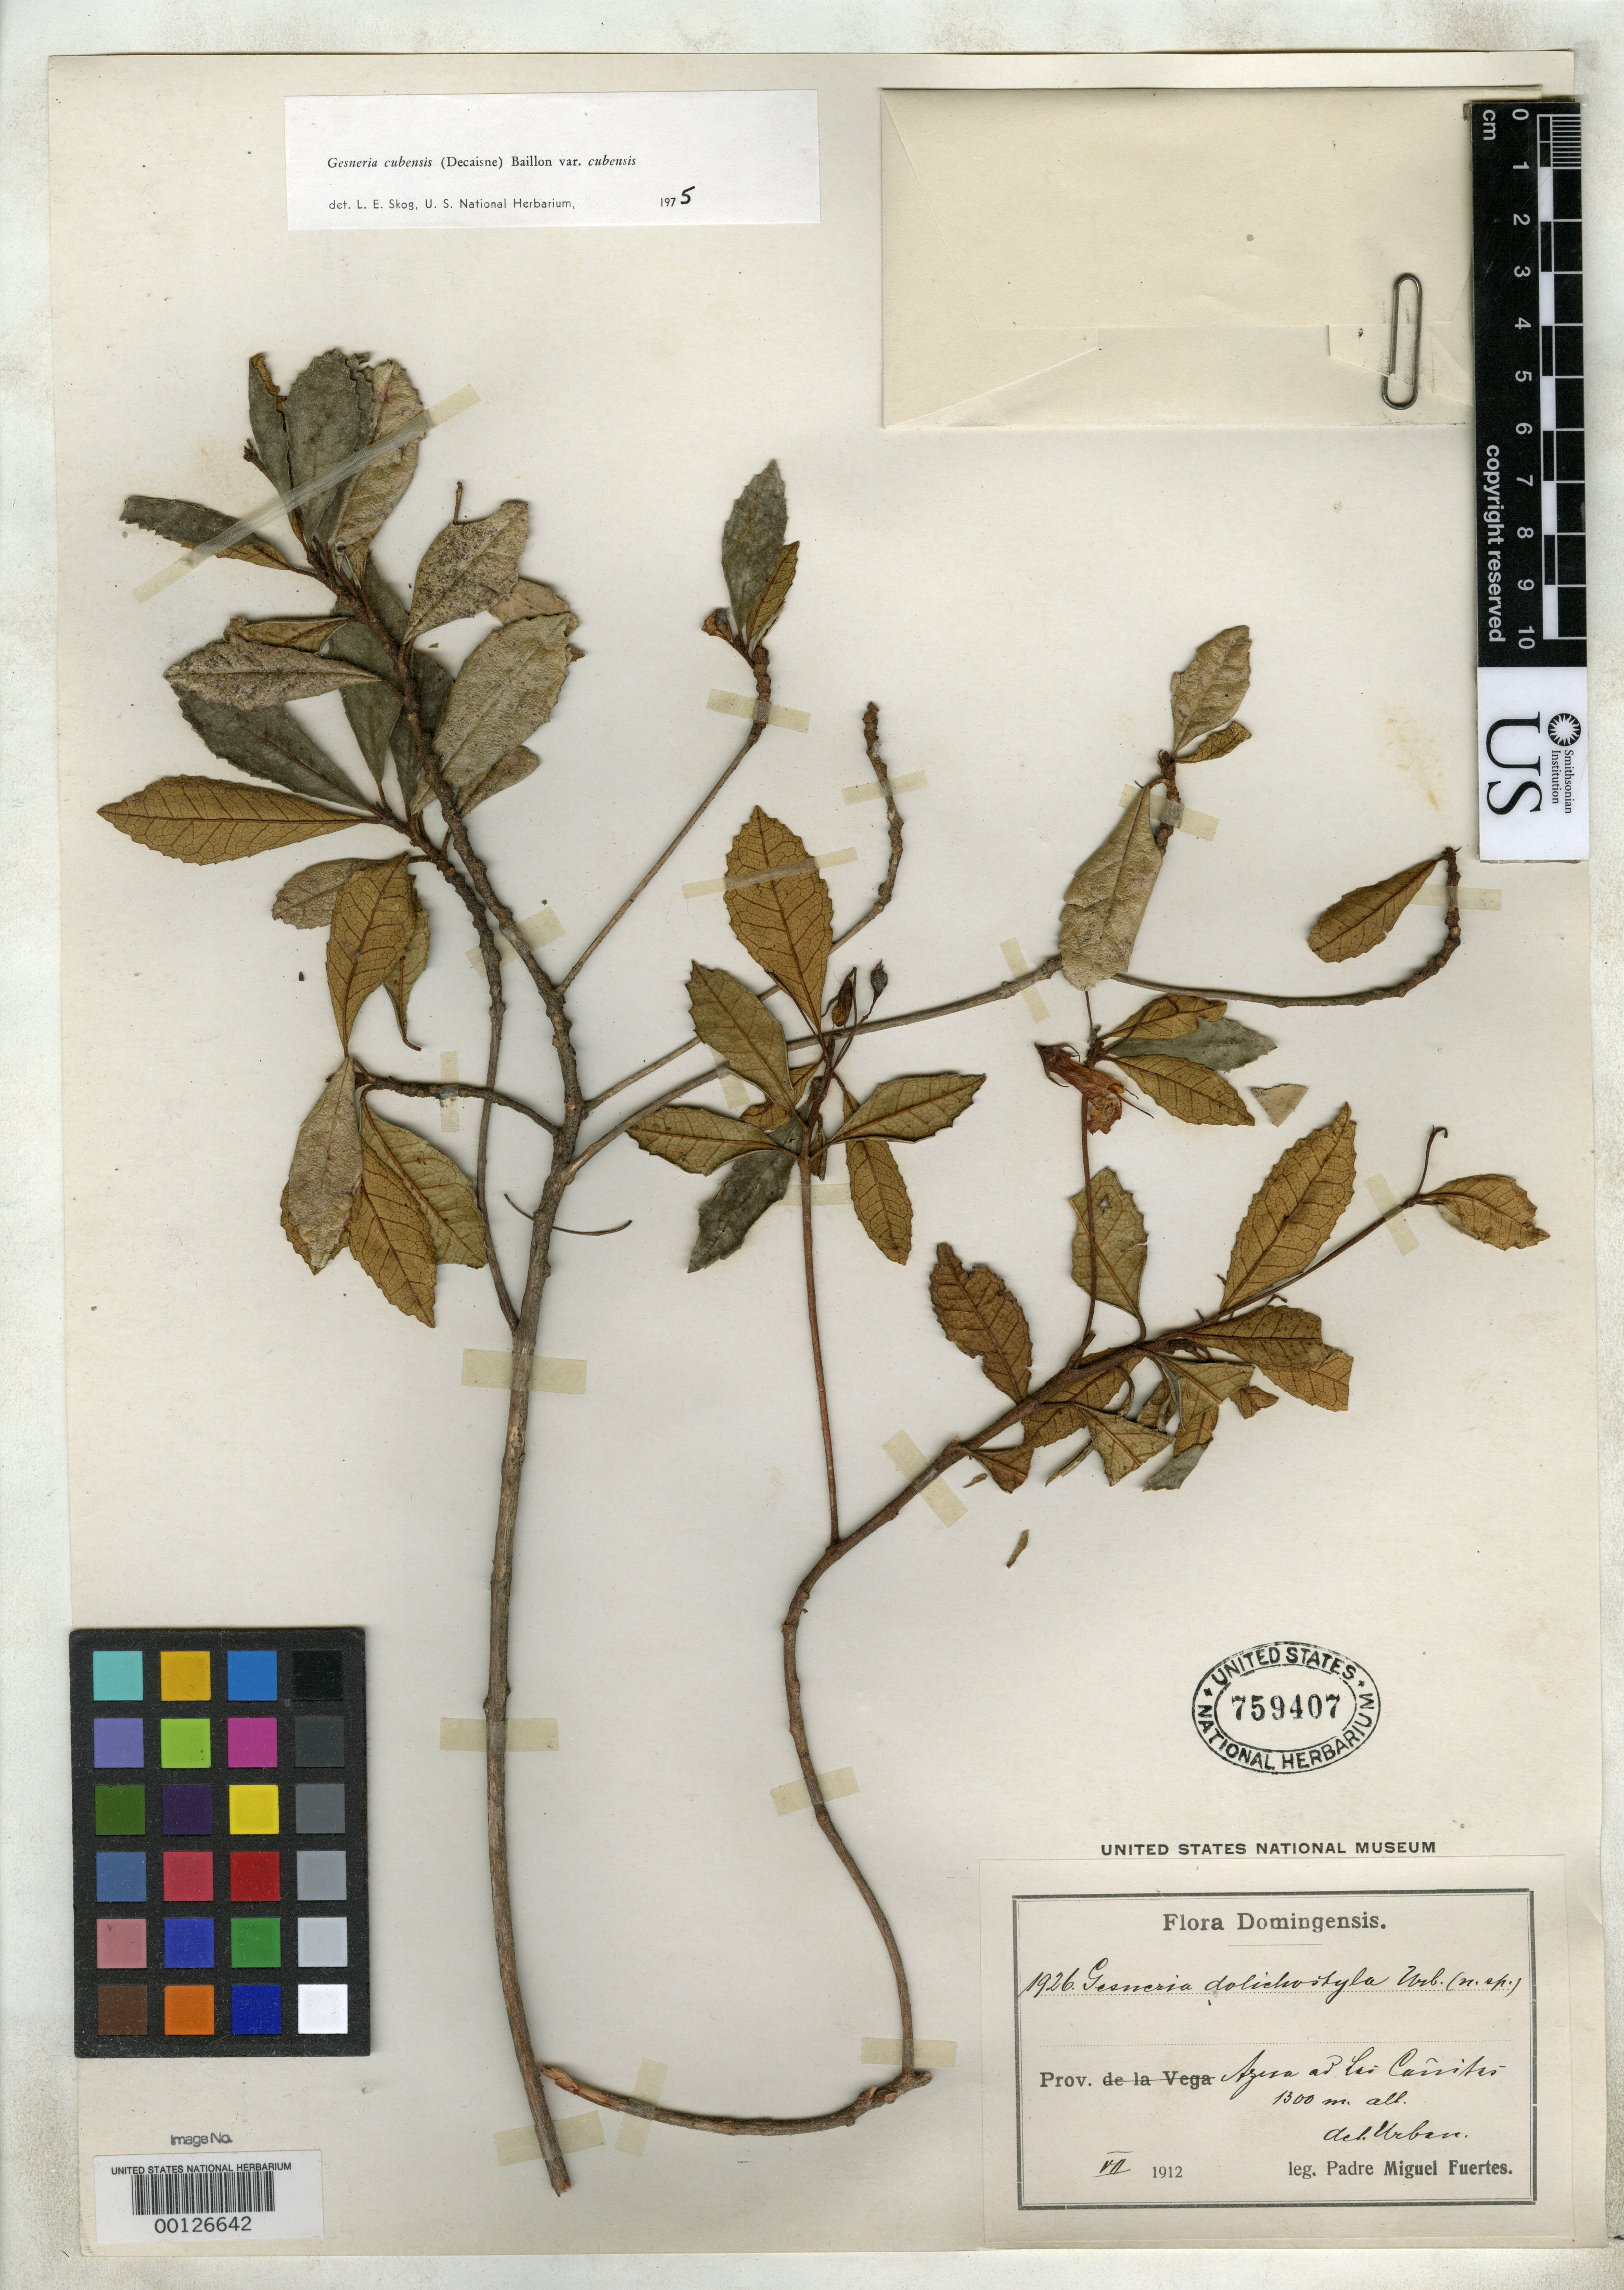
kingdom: Plantae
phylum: Tracheophyta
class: Magnoliopsida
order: Lamiales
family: Gesneriaceae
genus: Gesneria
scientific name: Gesneria dolichostyla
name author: Urb.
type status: Isotype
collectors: M. D. Fuertes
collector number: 1926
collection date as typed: Jul 1912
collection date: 1912-07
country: Dominican Republic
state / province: Azua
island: Hispaniola Island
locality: Las Canitas.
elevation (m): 1300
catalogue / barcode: US 759407